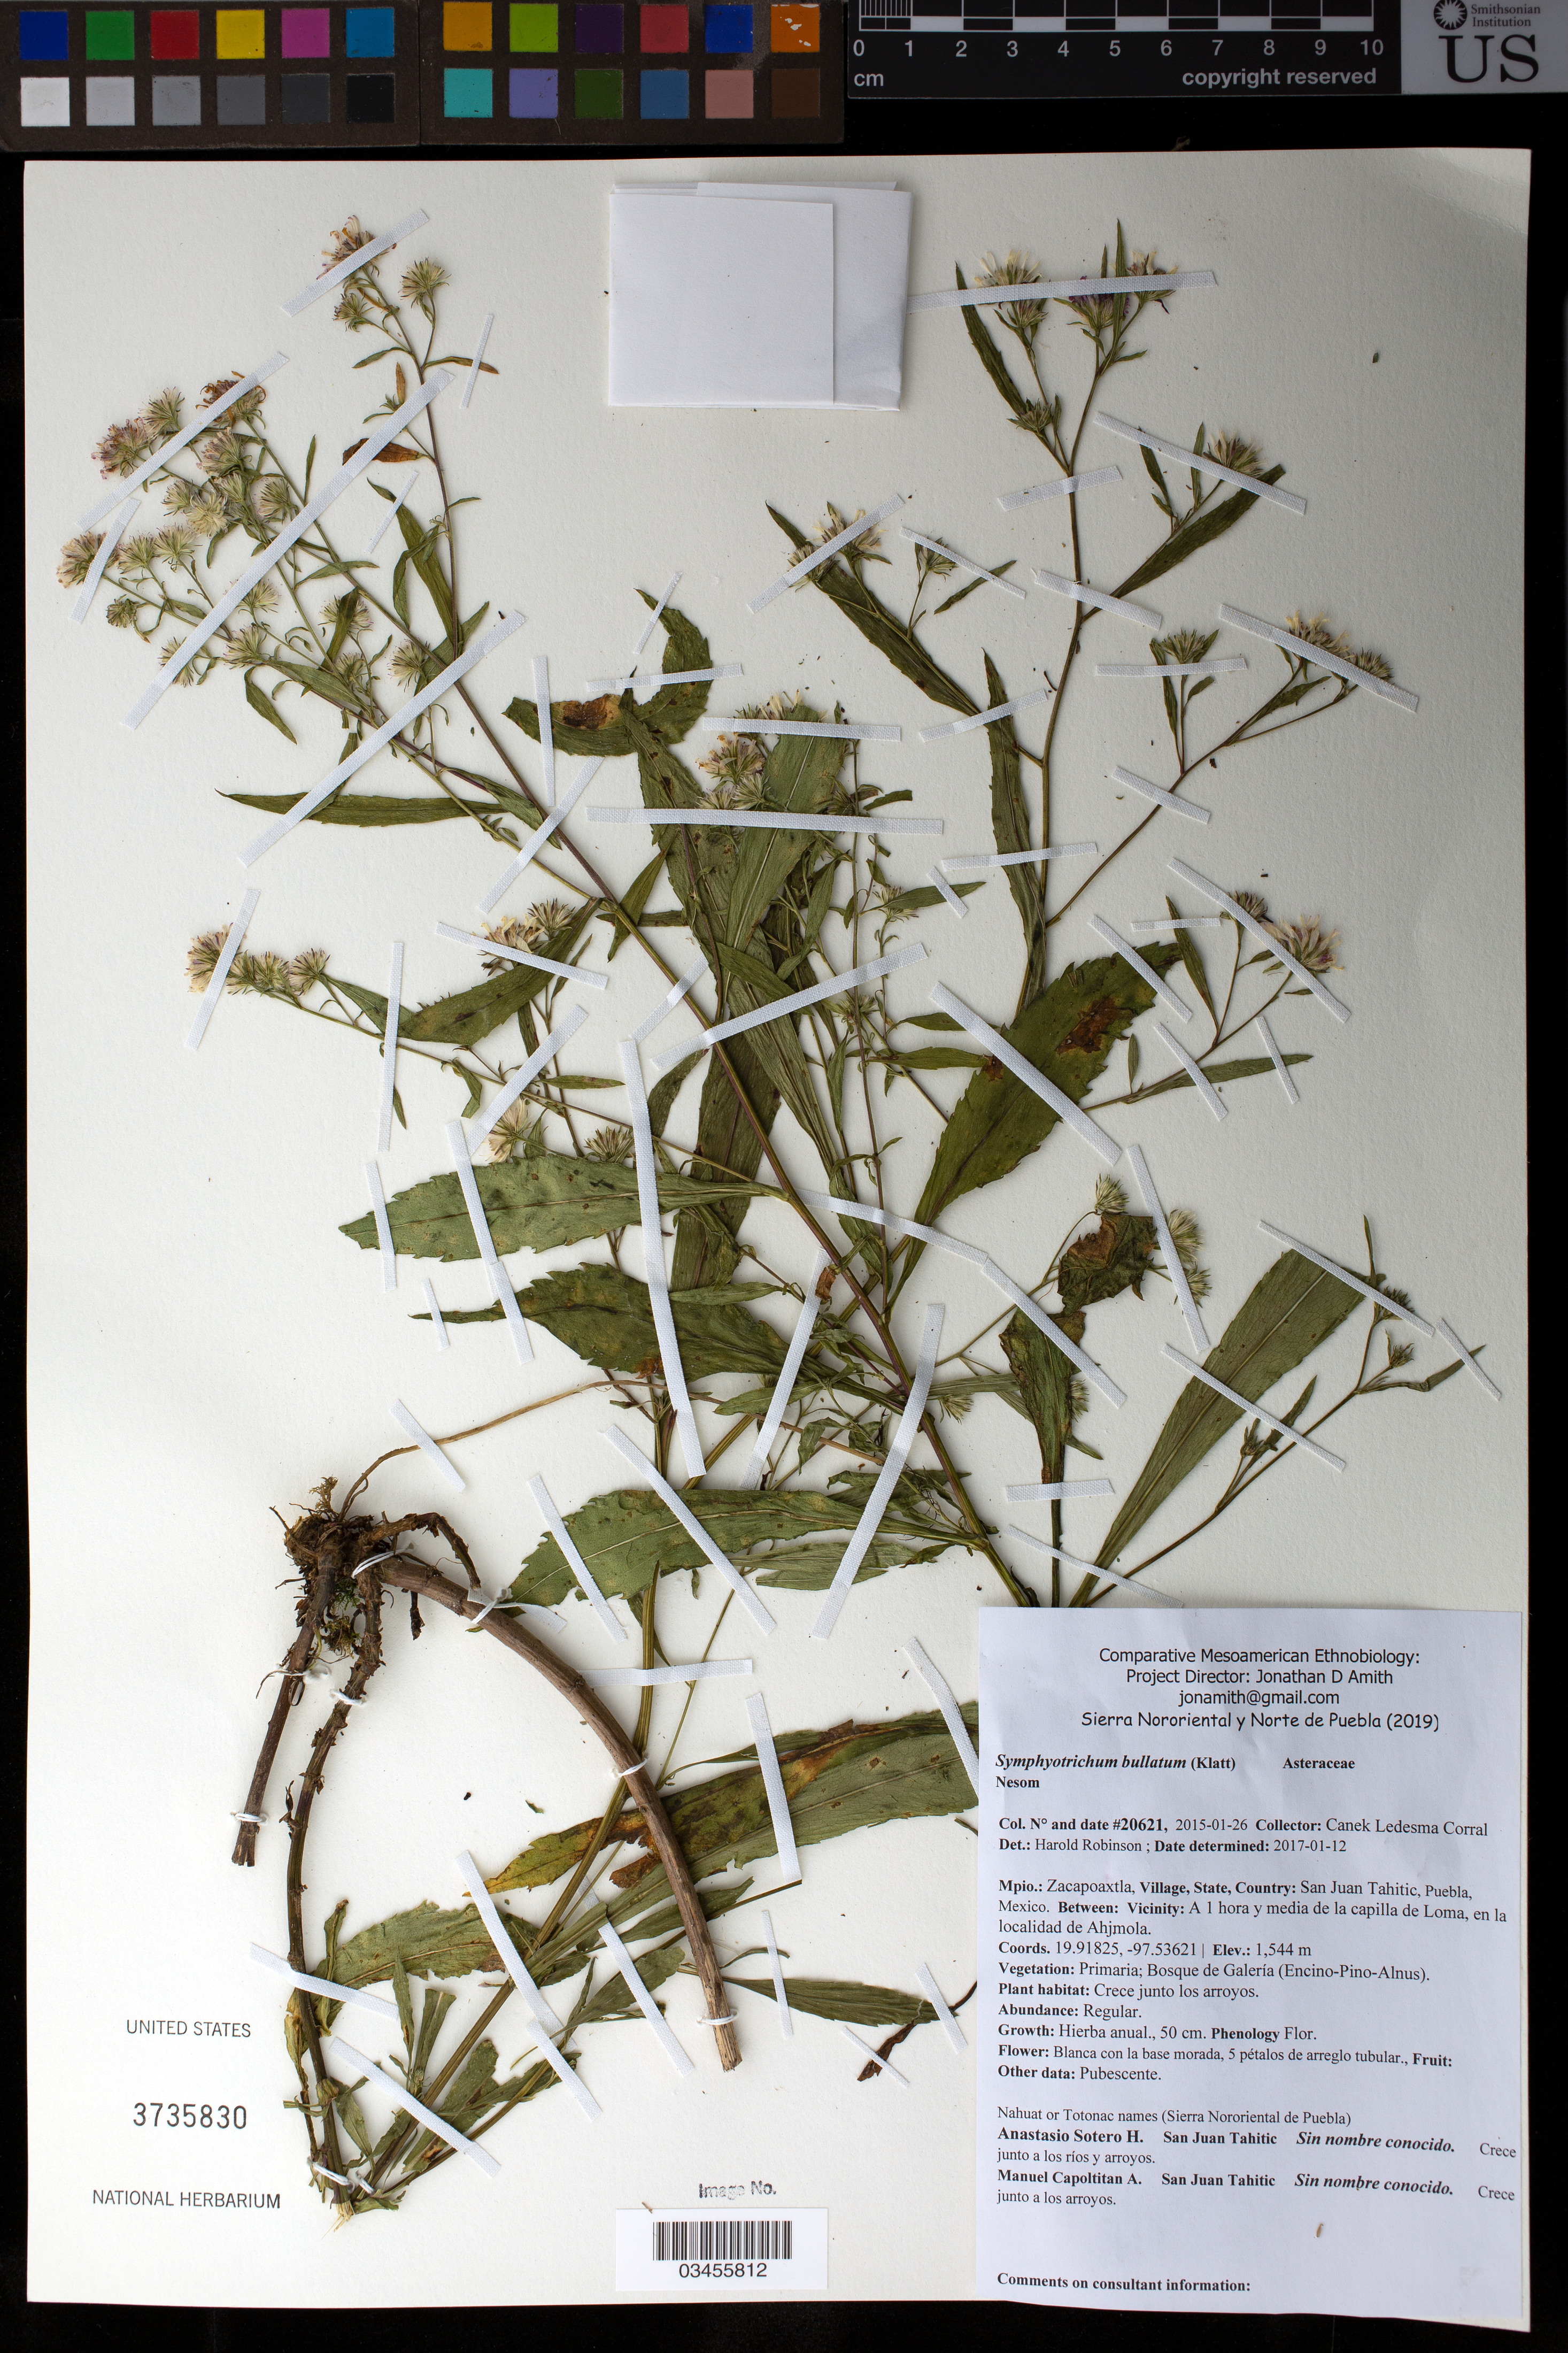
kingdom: Plantae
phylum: Tracheophyta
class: Magnoliopsida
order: Asterales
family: Asteraceae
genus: Symphyotrichum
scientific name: Symphyotrichum bullatum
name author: (Klatt) G.L. Nesom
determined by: Robinson, Harold E., (US)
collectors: Canek Ledesma C.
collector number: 20621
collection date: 2015-01-26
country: México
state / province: Puebla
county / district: Zacapoaxtla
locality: PUEBLO: San Juan Tahitic; LOCALIDAD EXACTA: A 1 hora y media de la capilla de Loma, en la localidad de Ahjmola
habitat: Bosque de galería (Encino-Pino-Alnus) | Crece junto los arroyos.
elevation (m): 1544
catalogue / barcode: US 3735830